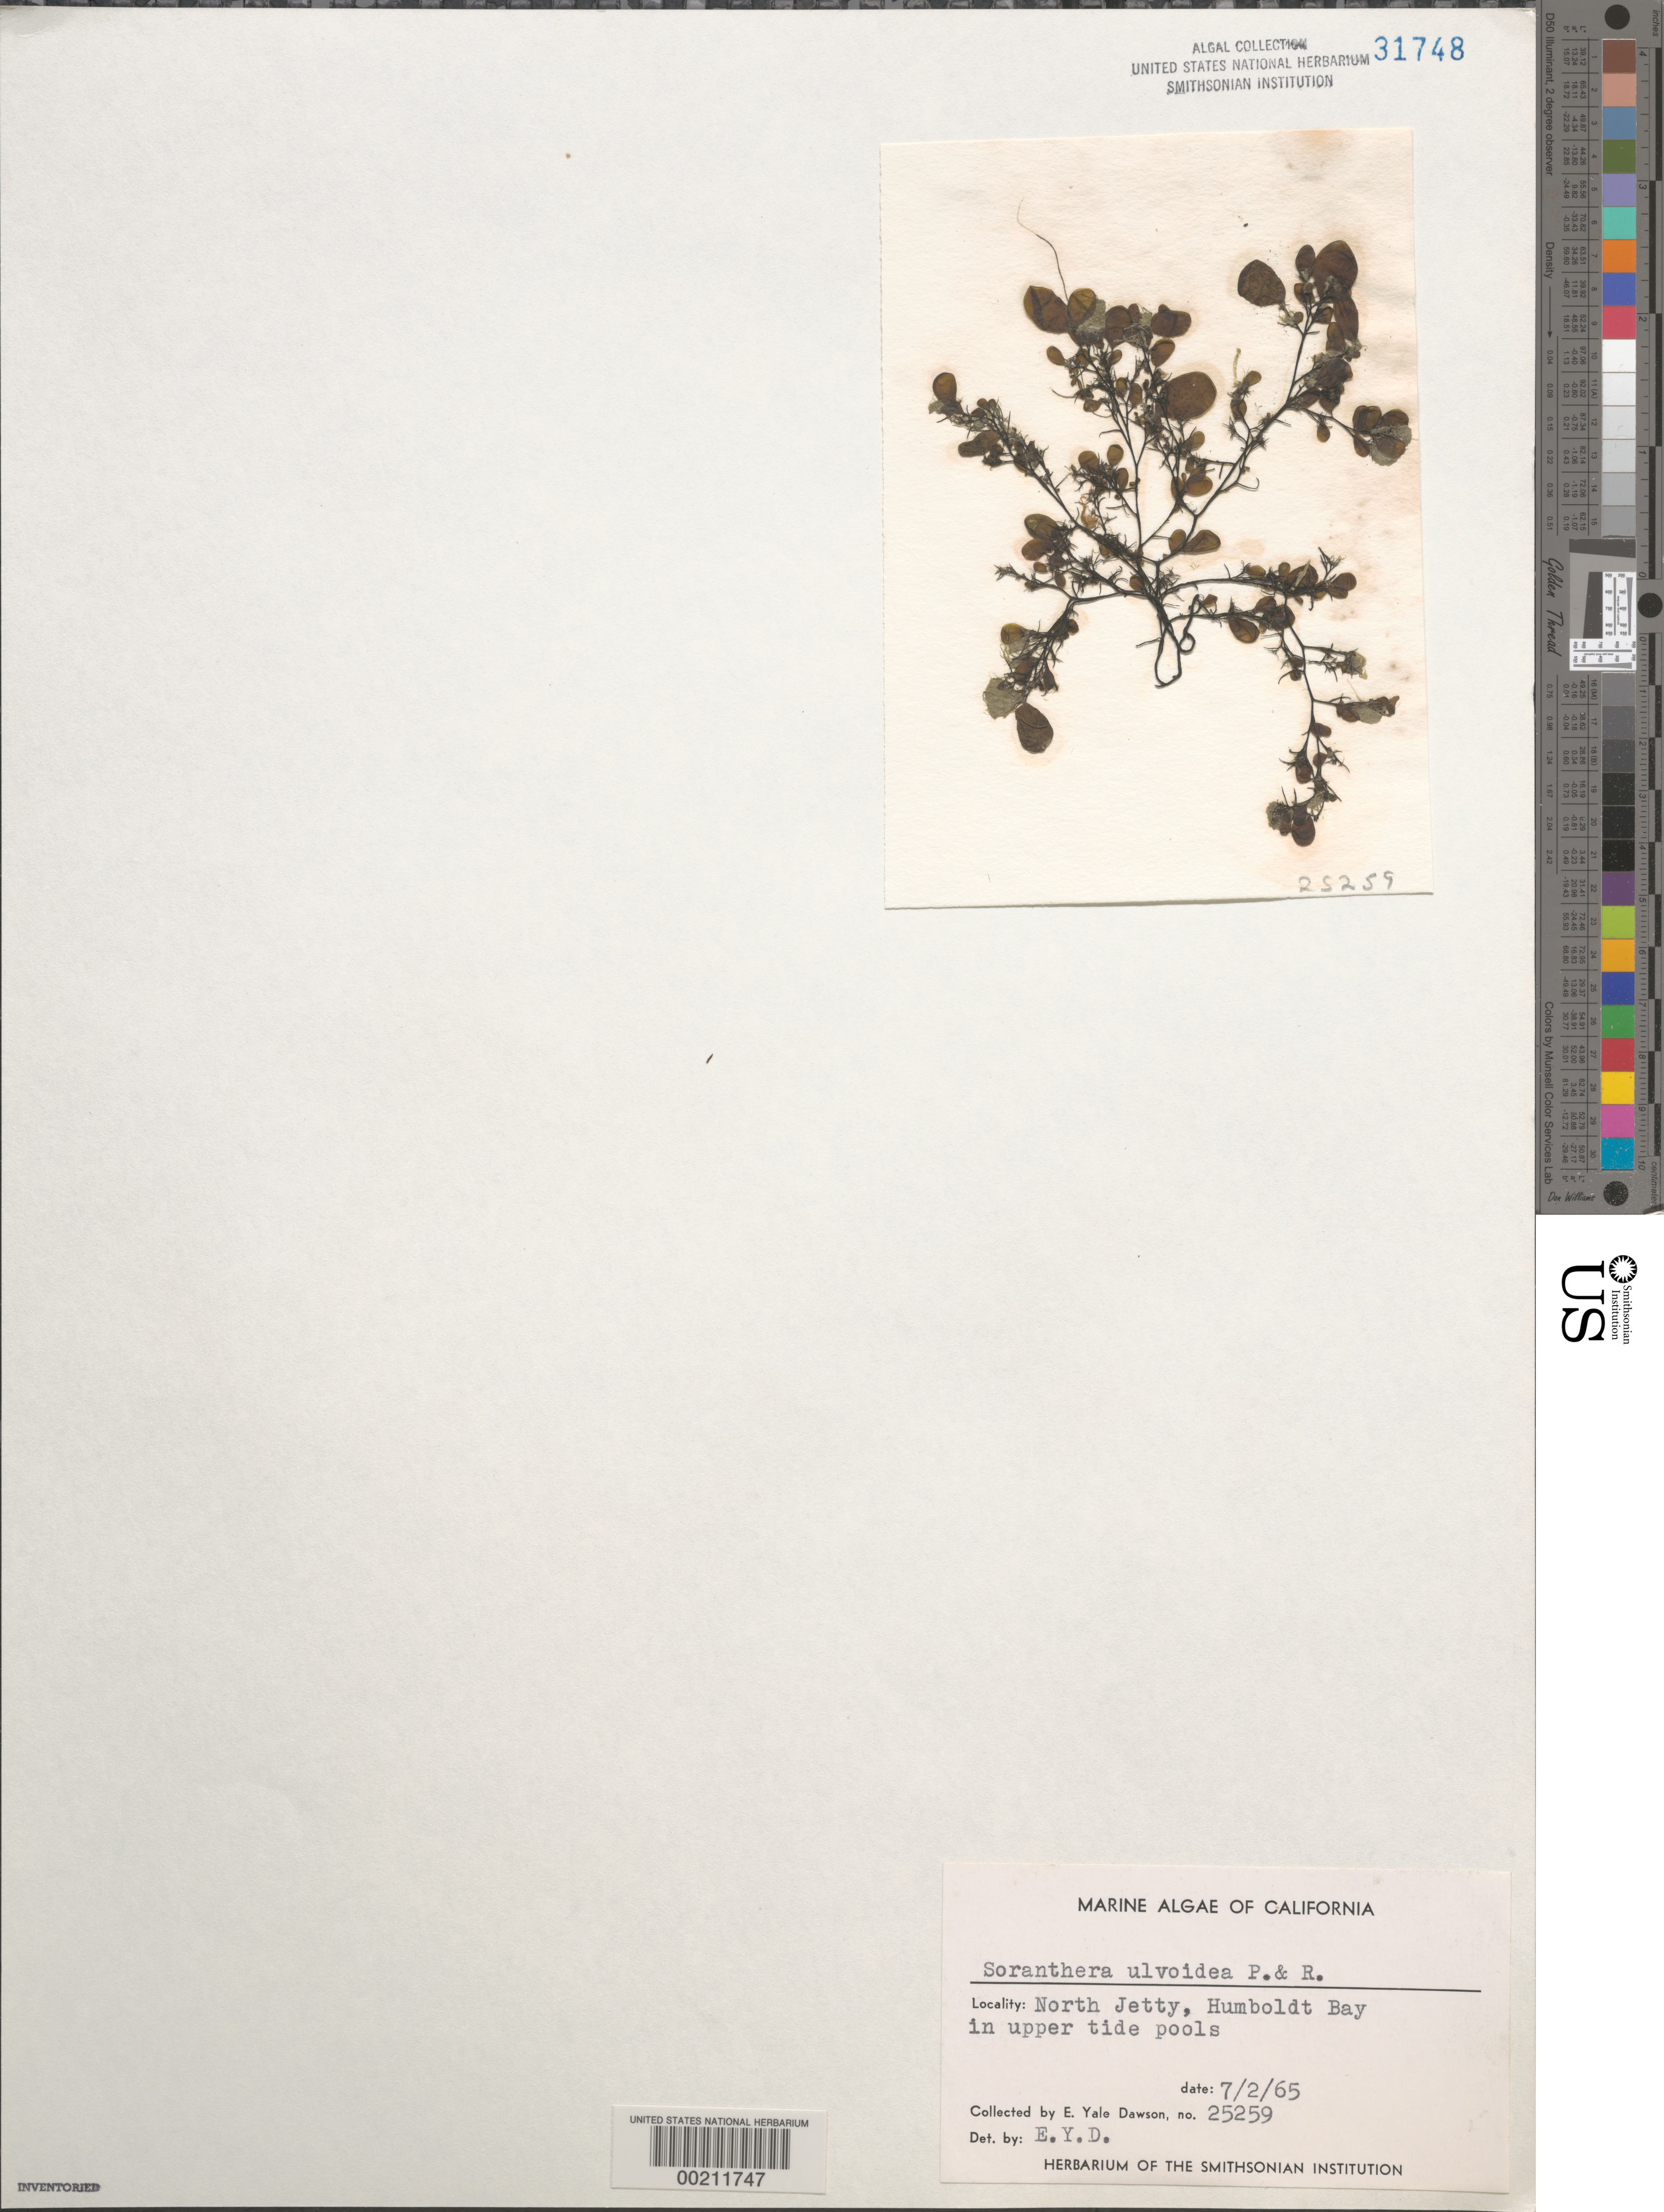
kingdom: Chromista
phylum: Ochrophyta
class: Phaeophyceae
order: Dictyosiphonales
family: Punctariaceae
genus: Soranthera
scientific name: Soranthera ulvoidea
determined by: Dawson, E. Y.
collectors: E. Y. Dawson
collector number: EYD 25259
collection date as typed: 02 Jul 1965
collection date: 1965-07-02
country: United States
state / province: California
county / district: Humboldt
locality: Humboldt Bay, North Jetty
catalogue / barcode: US 31748